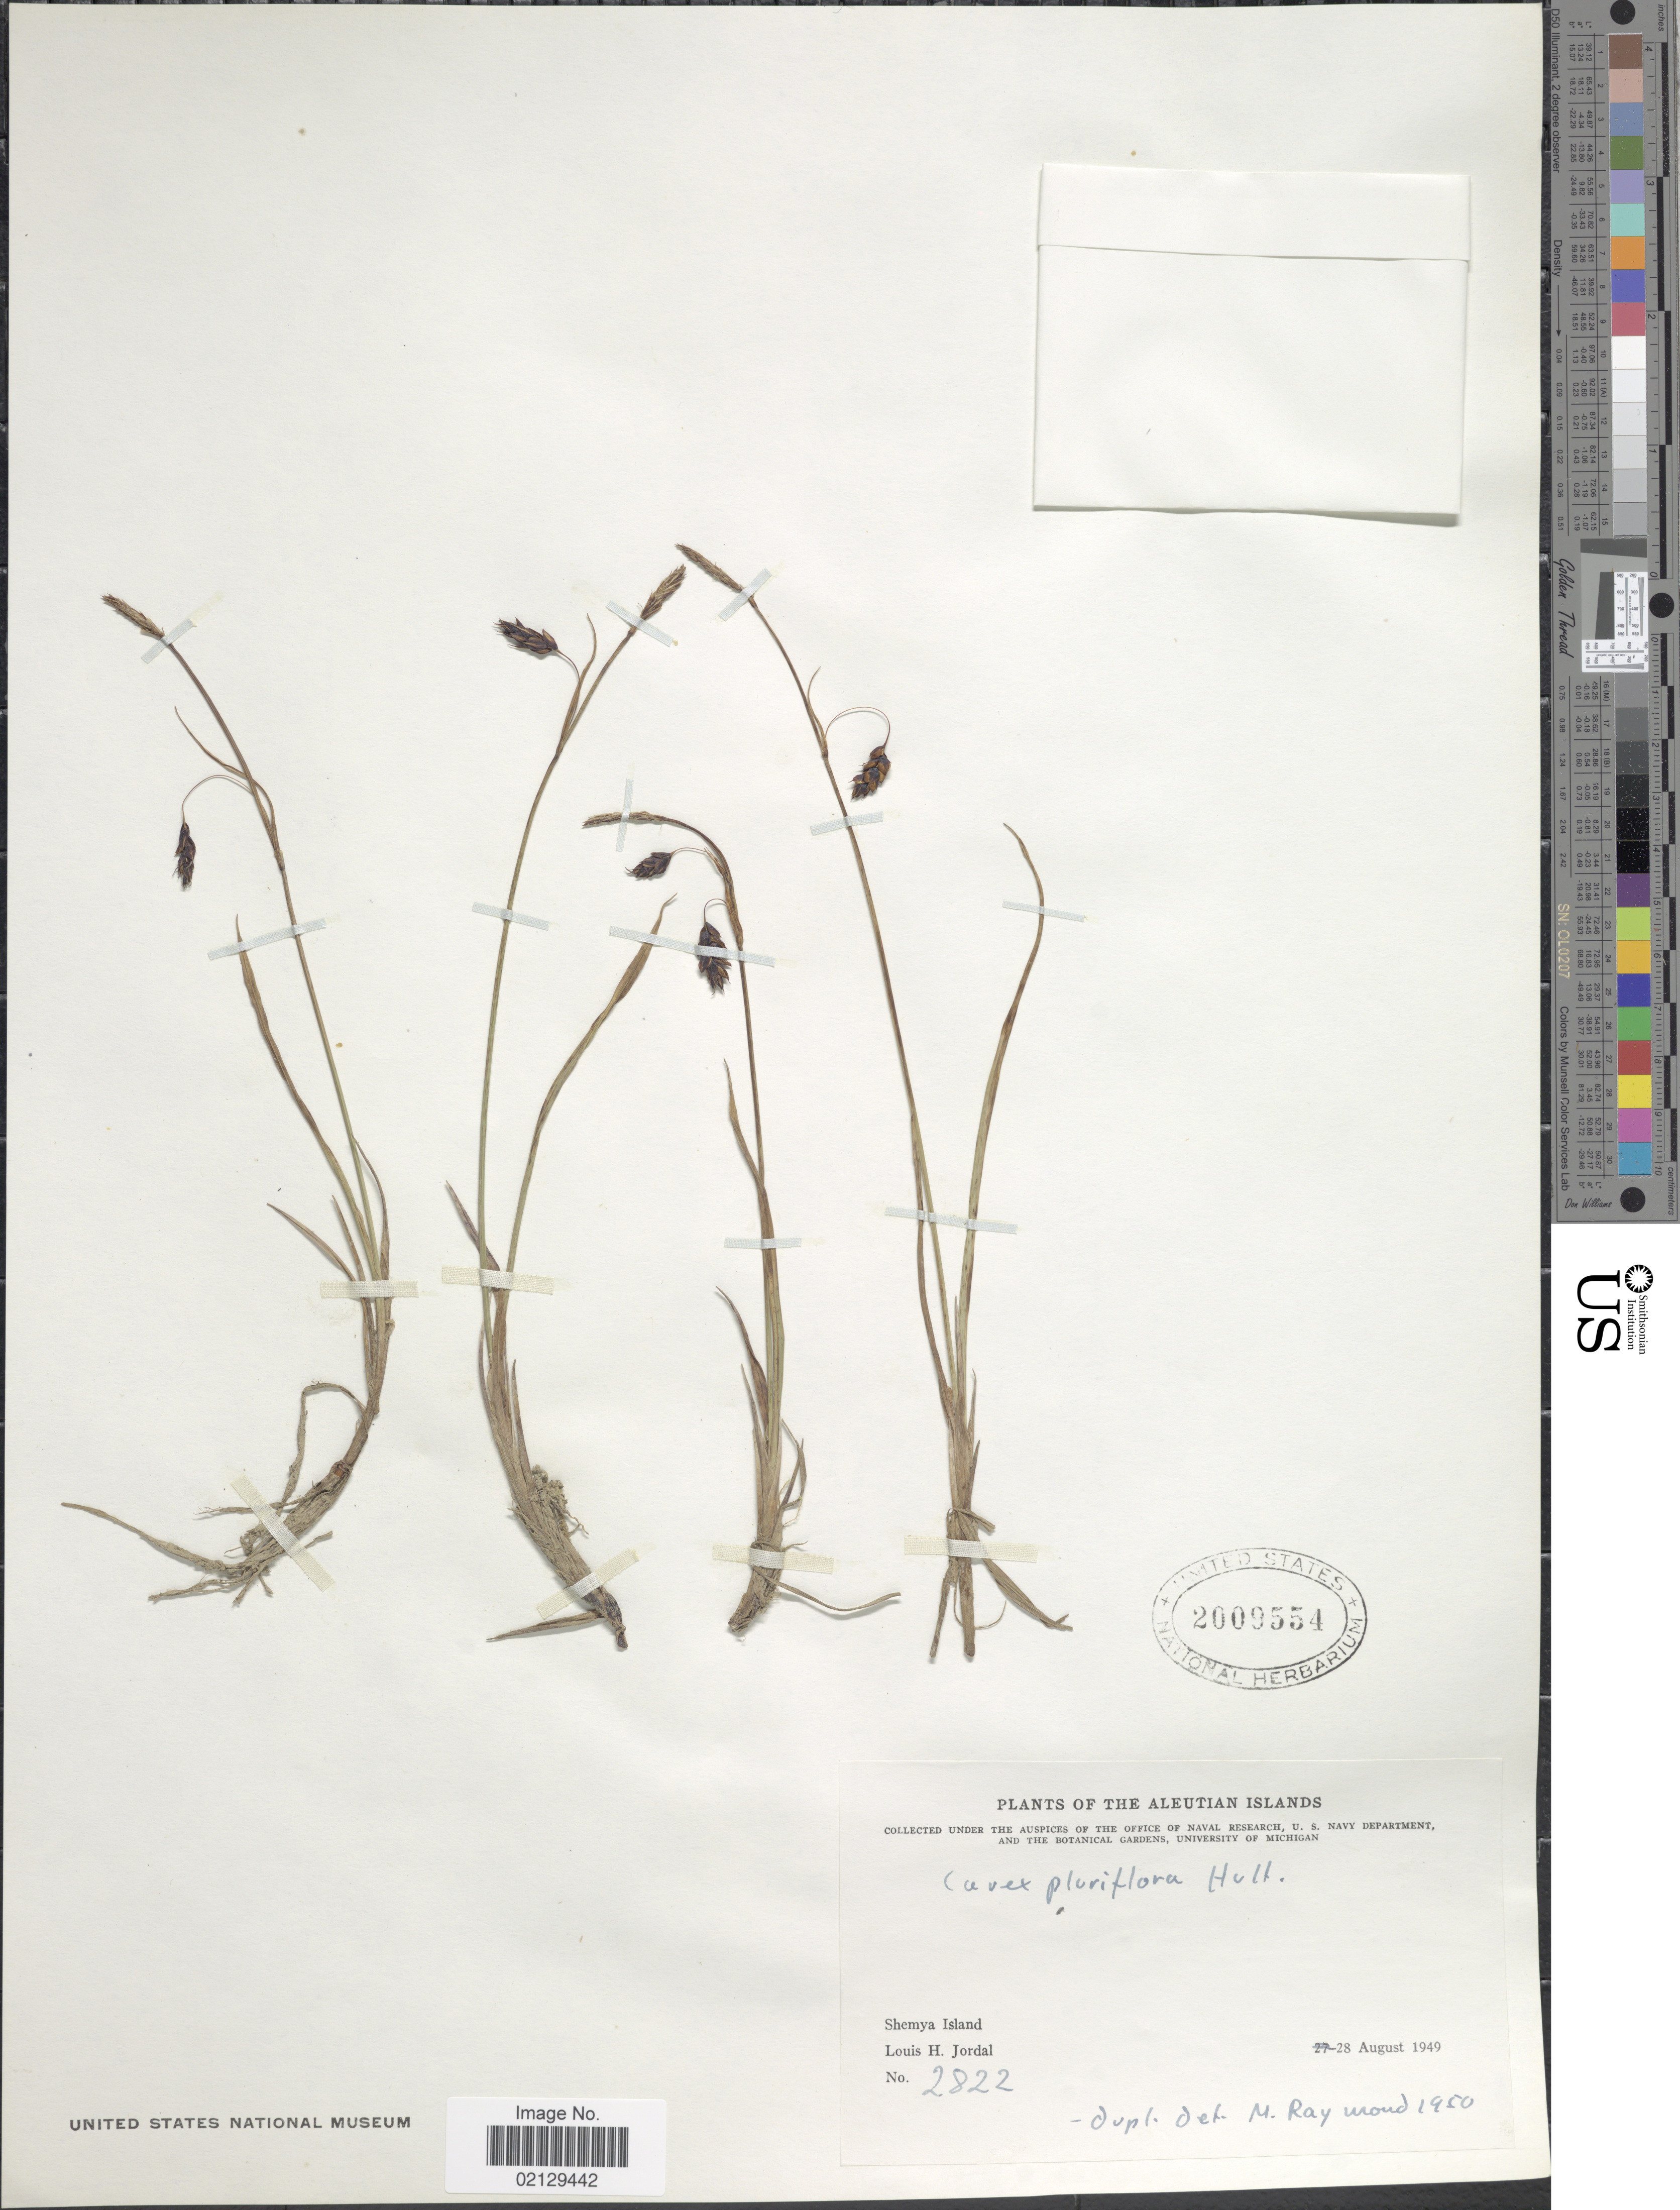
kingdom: Plantae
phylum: Tracheophyta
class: Liliopsida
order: Poales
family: Cyperaceae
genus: Carex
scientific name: Carex pluriflora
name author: Hultén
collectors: L. Jordal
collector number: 2822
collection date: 1949-08-28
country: United States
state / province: Alaska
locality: The Aleutian Islands, Shemya Island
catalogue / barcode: US 2009554